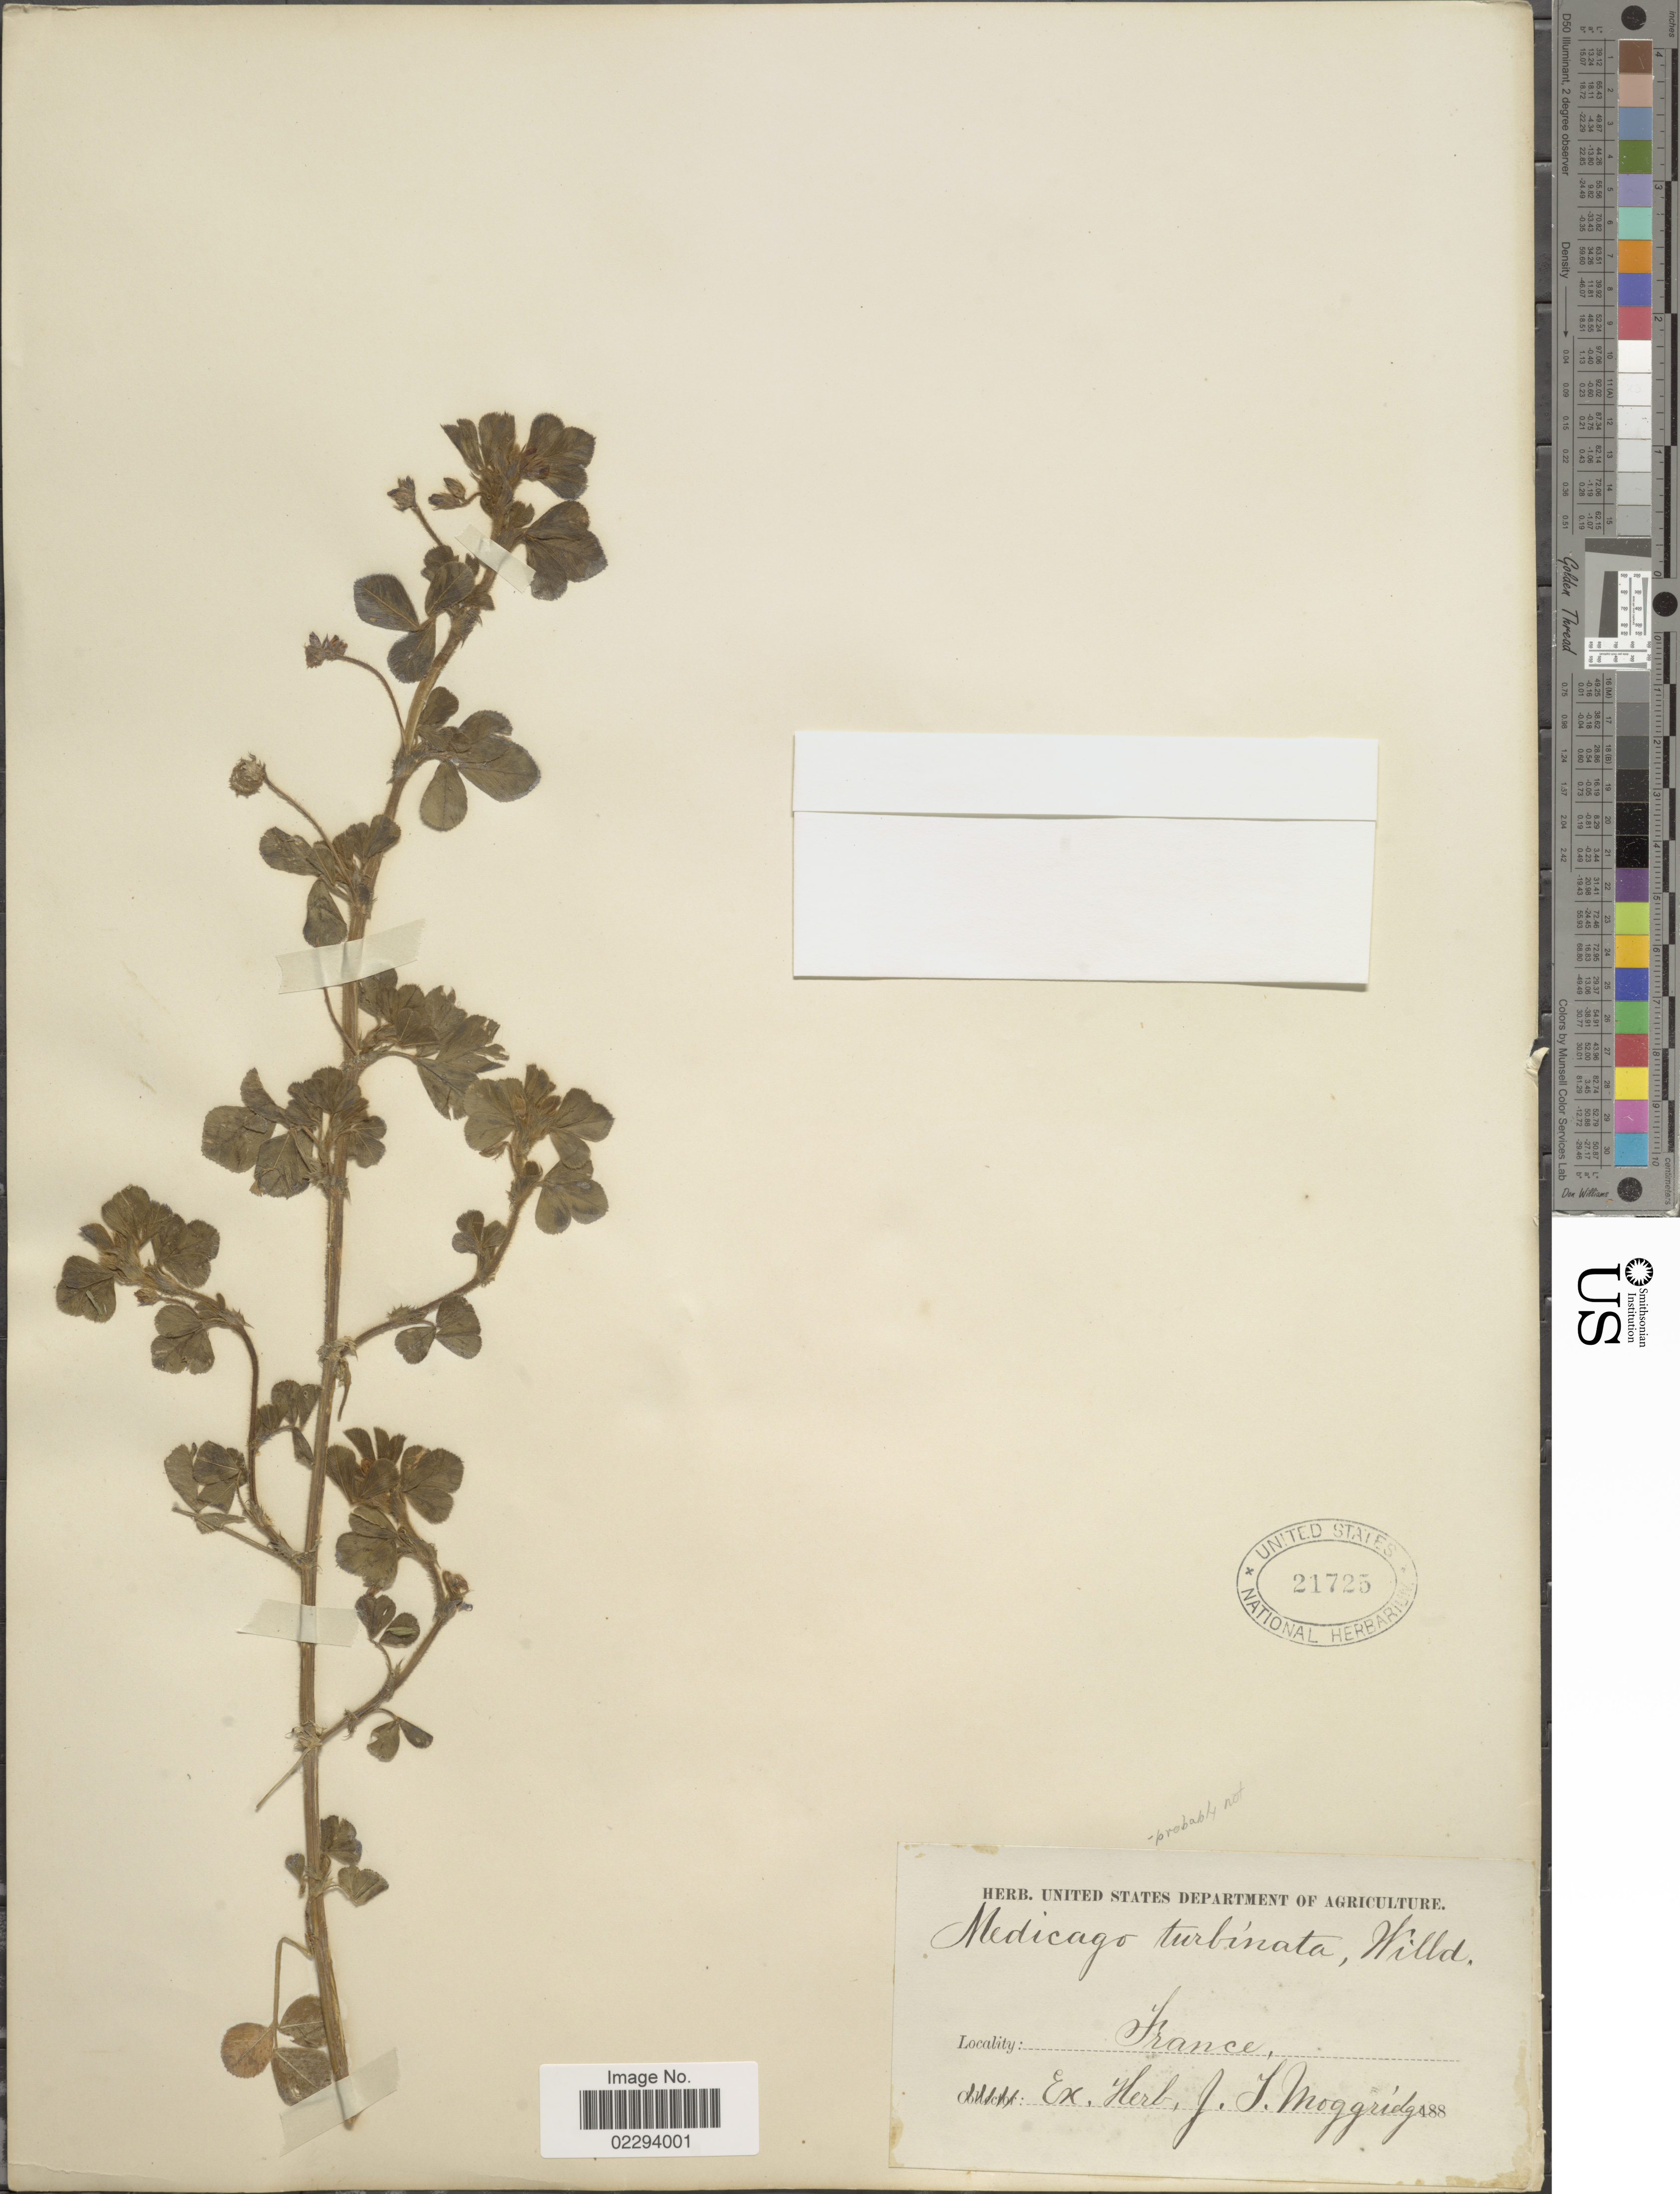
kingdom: Plantae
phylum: Tracheophyta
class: Magnoliopsida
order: Fabales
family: Fabaceae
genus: Medicago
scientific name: Medicago turbinata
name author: (L.) All.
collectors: ex herb. J.T. Moggridge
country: France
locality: France.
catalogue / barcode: US 21725